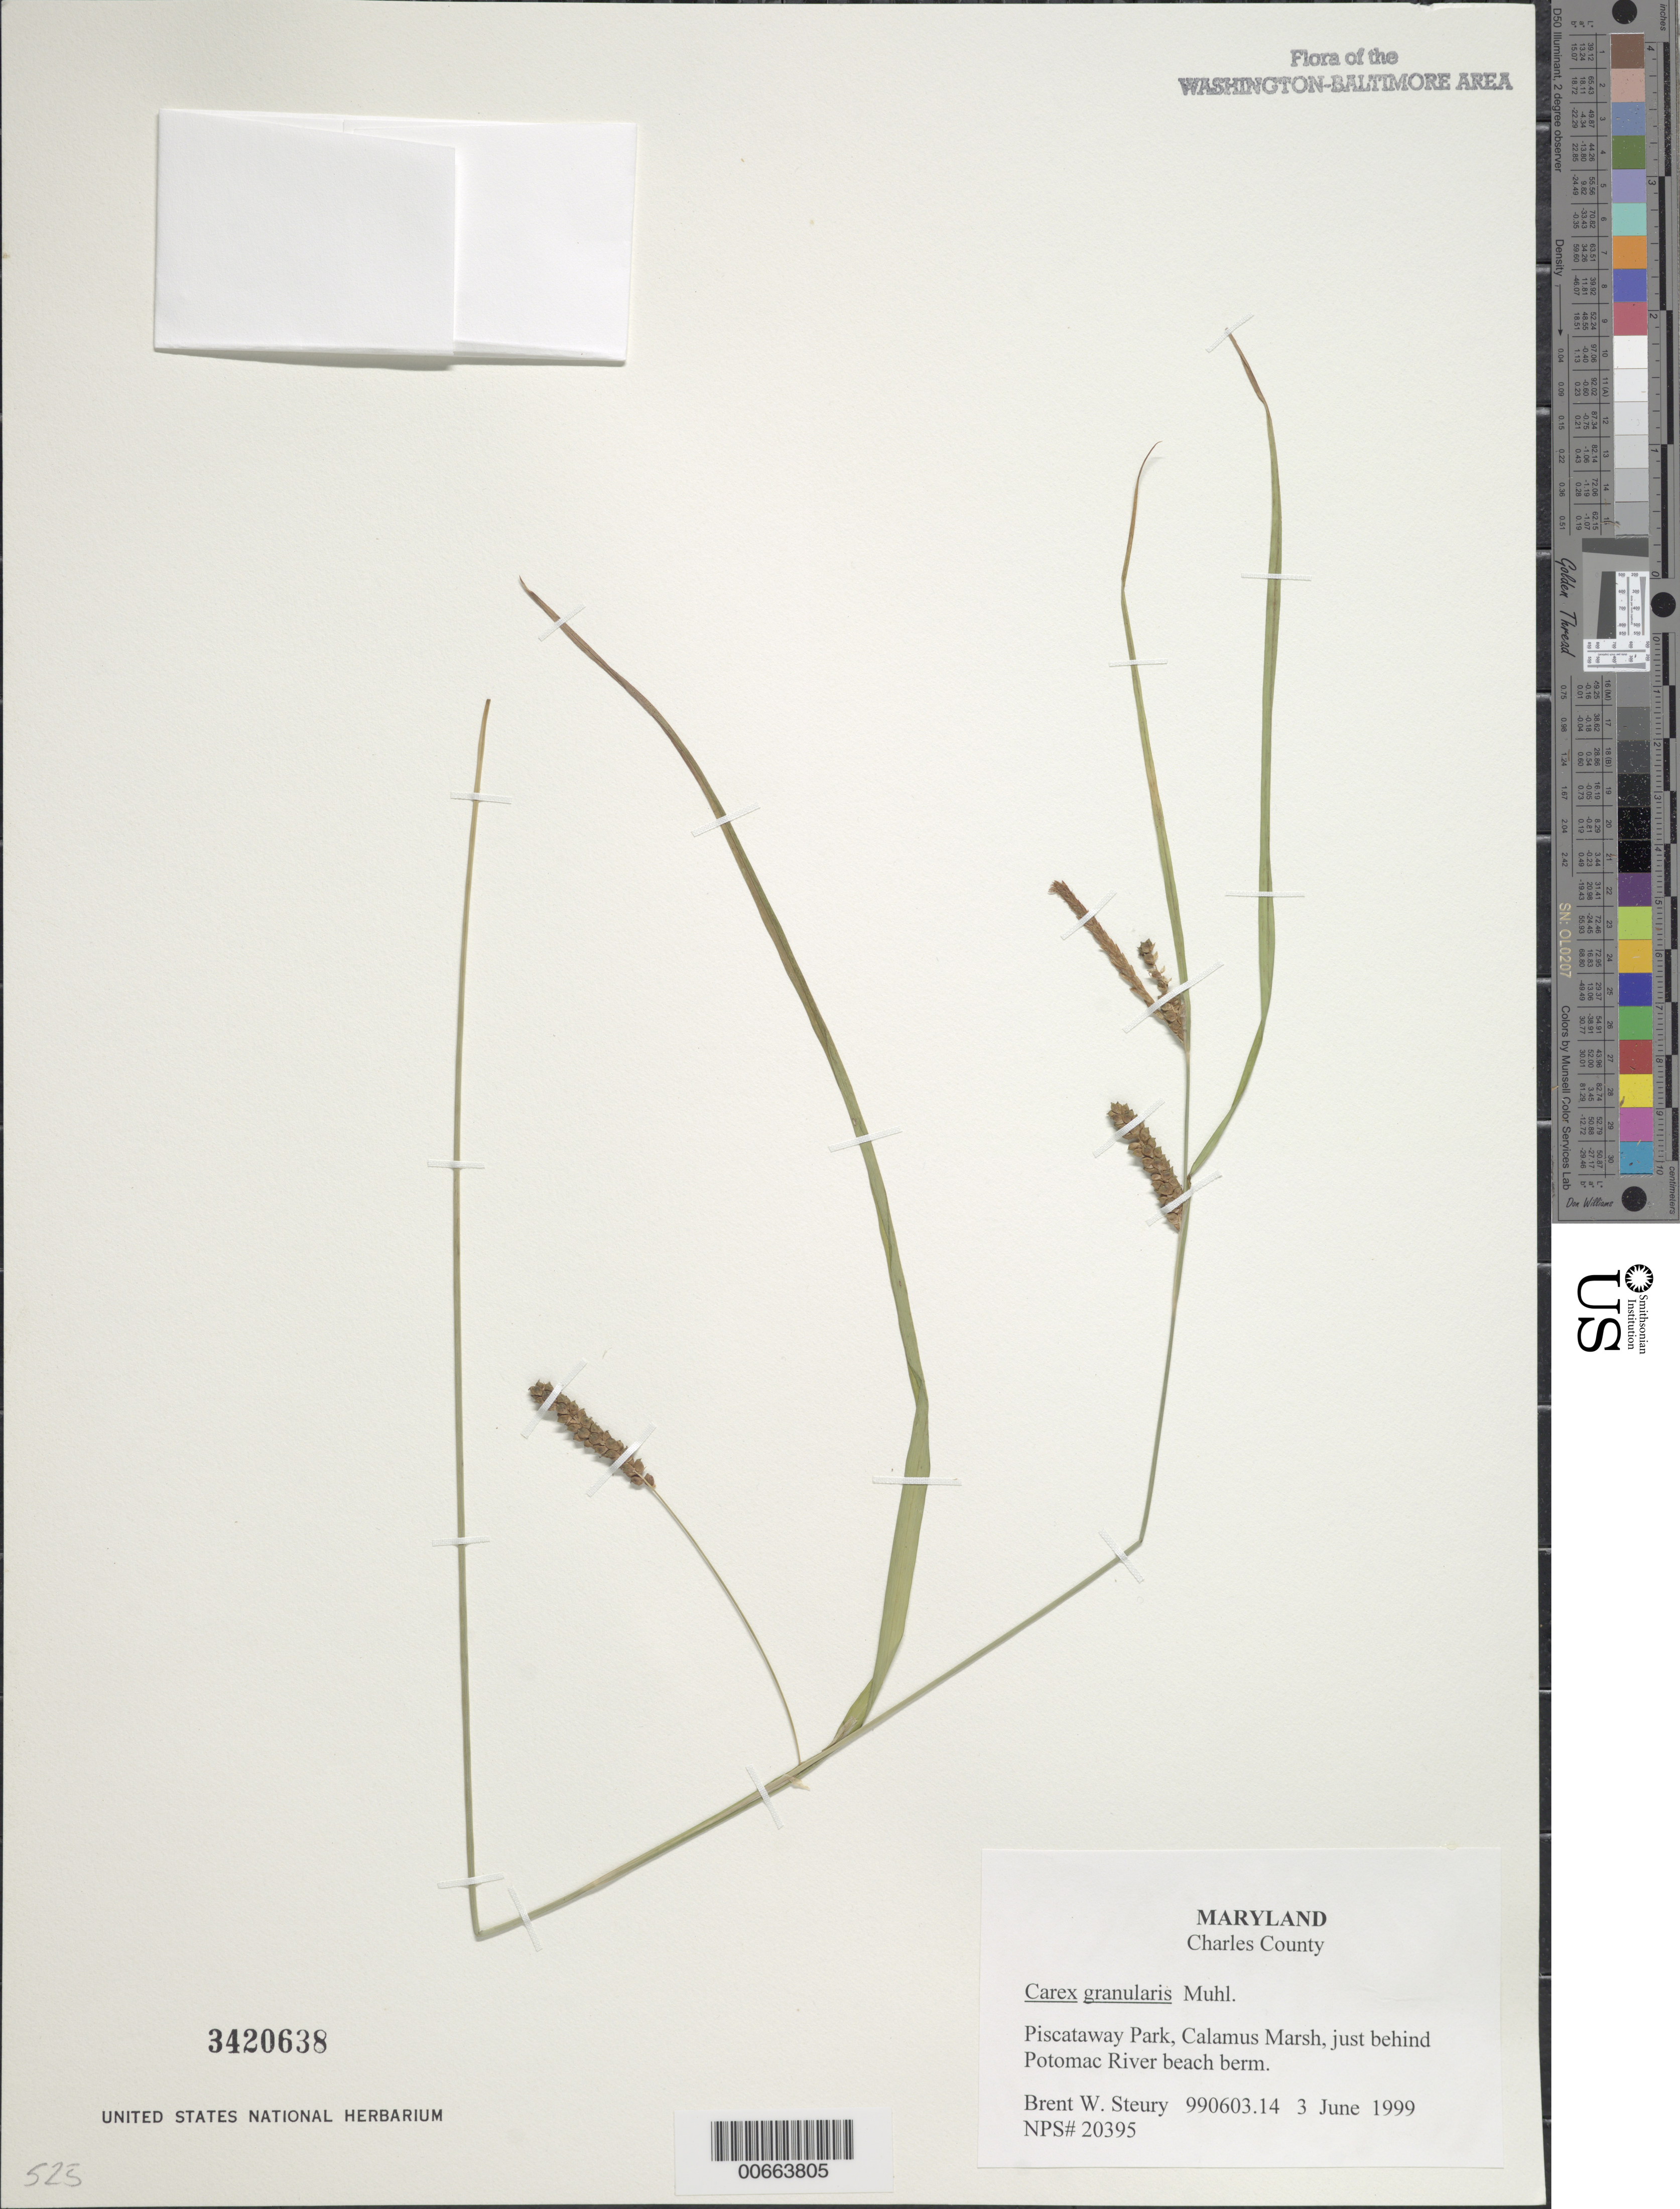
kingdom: Plantae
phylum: Tracheophyta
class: Liliopsida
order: Poales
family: Cyperaceae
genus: Carex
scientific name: Carex granularis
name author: Muhl. ex Willd.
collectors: B. Steury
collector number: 990603.14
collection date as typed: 03 Jun 1999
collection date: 1999-06-03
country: United States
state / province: Maryland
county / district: Prince George's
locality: Piscataway Park, Calamus Marsh, just behind Potomac River.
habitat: Beach berm.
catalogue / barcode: US 3420638